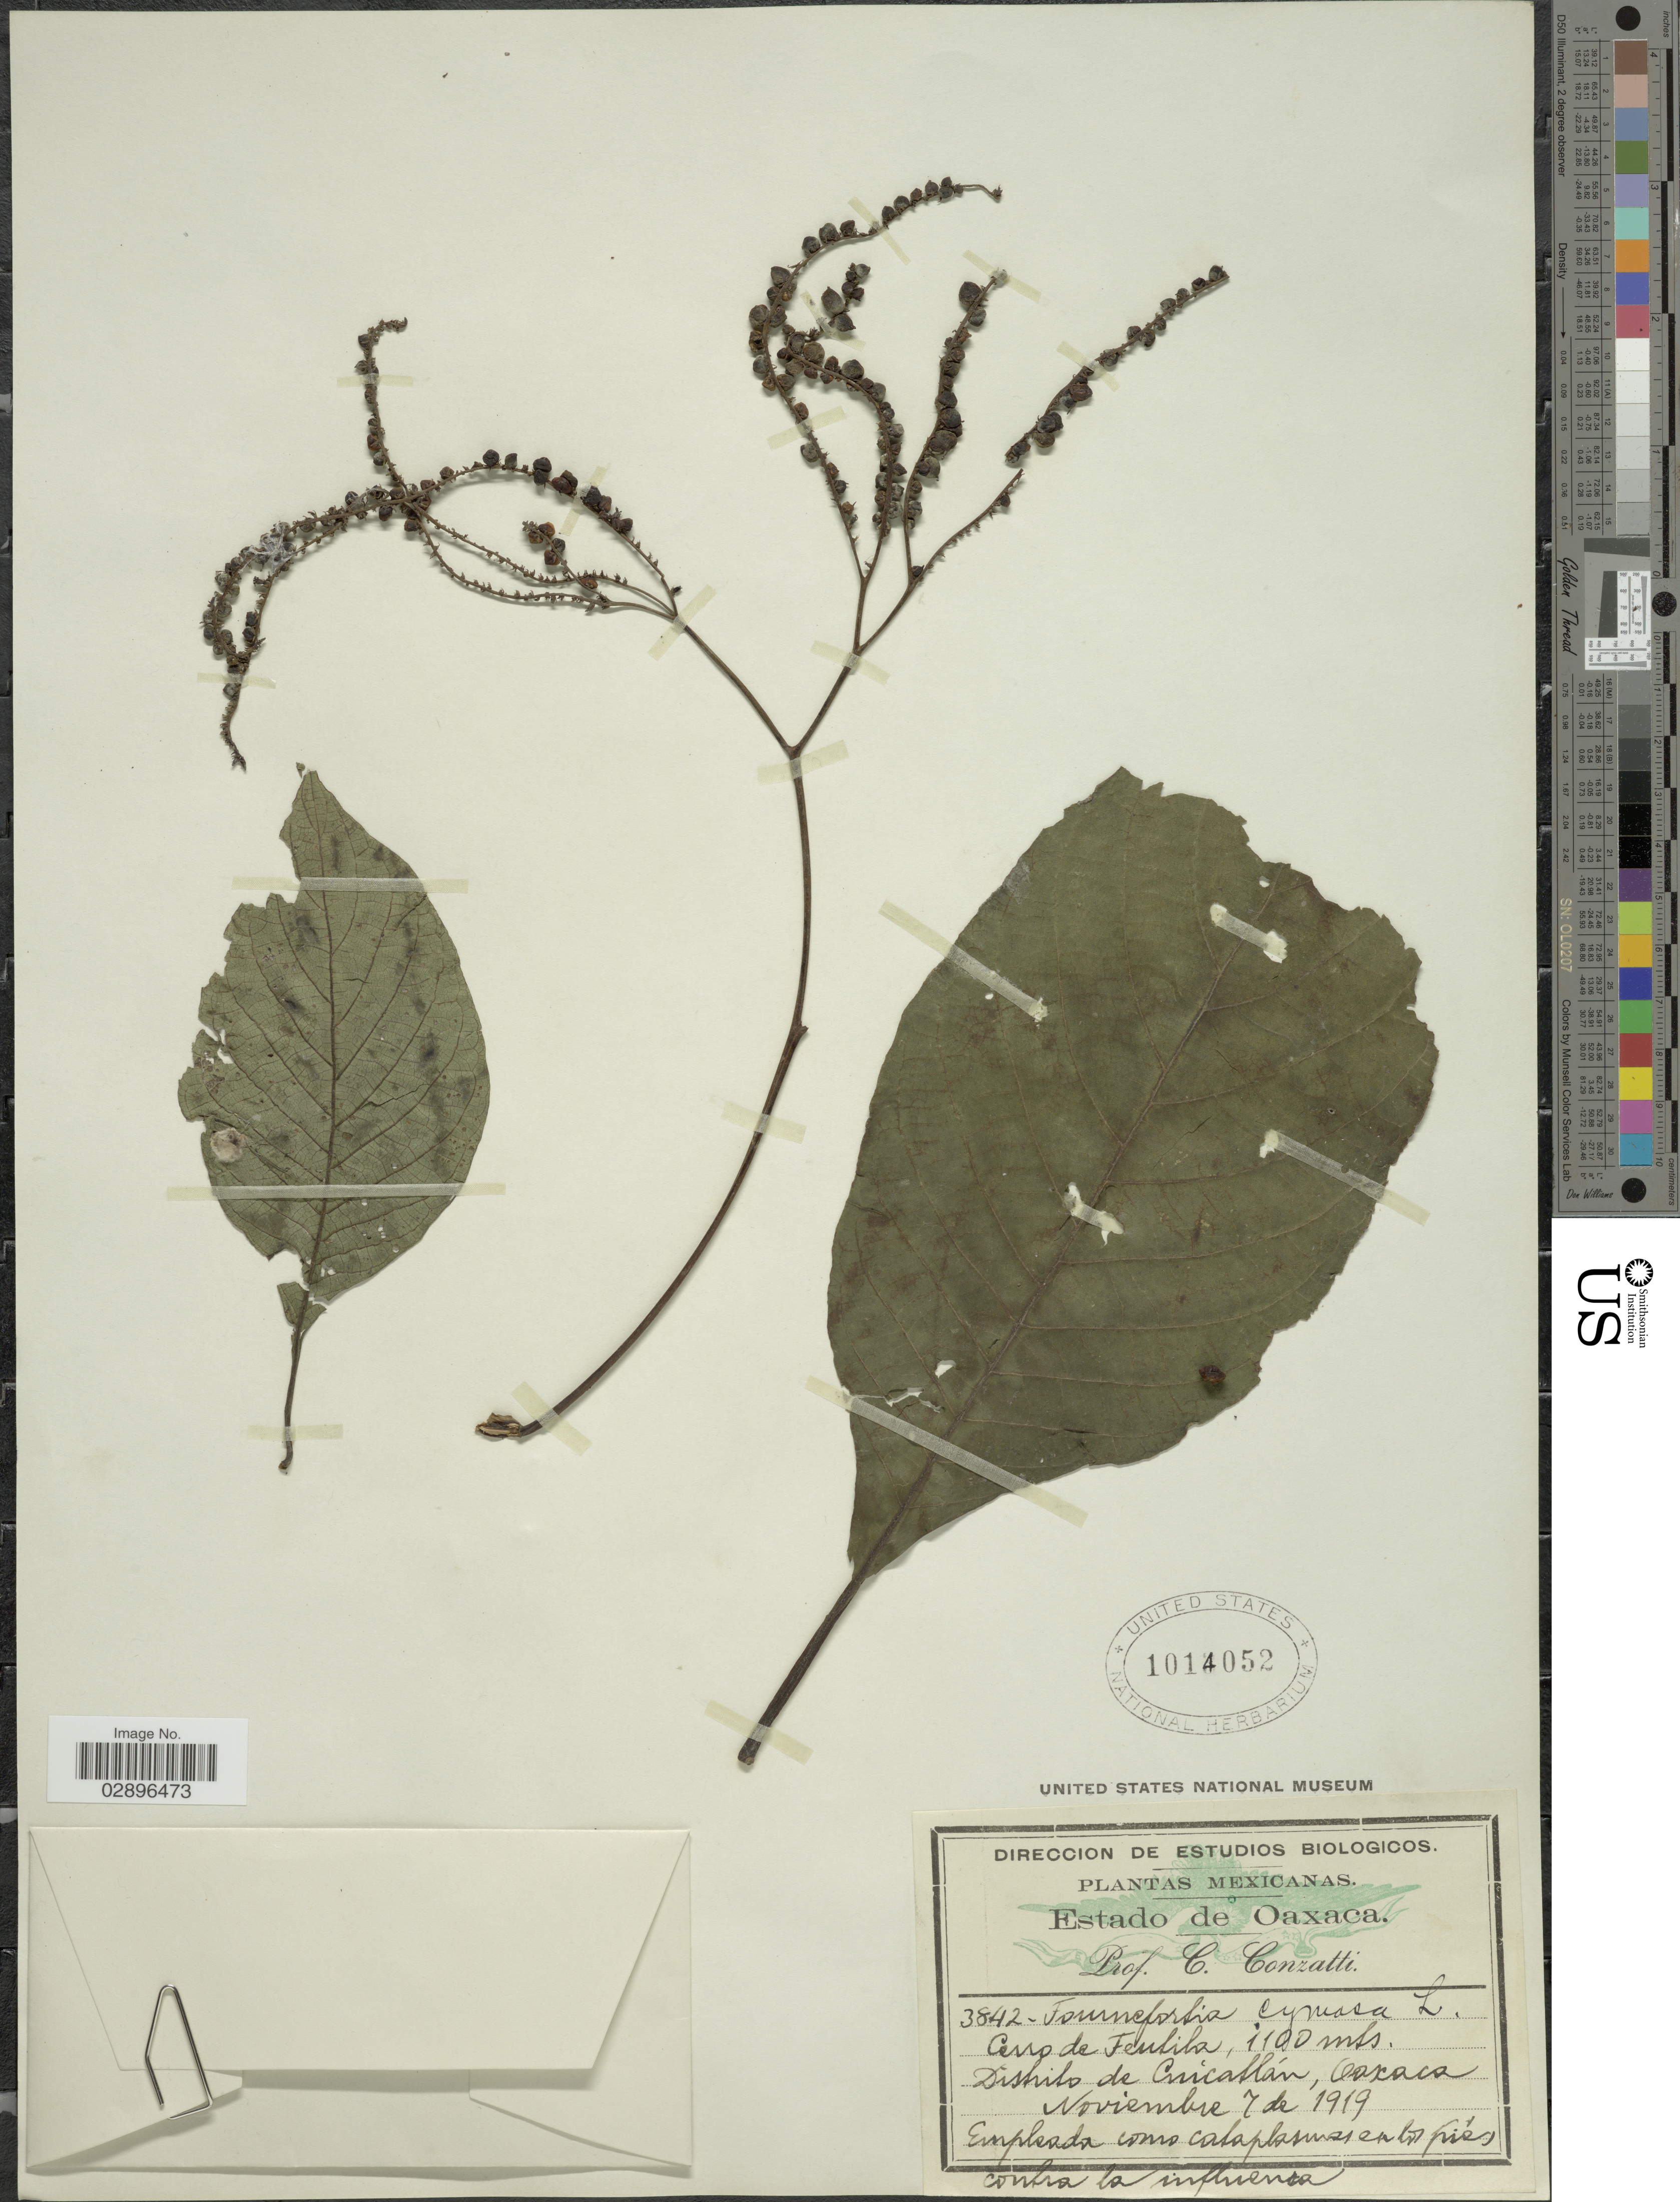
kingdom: Plantae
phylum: Tracheophyta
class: Magnoliopsida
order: Boraginales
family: Heliotropiaceae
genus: Tournefortia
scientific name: Tournefortia glabra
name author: L.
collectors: C. Conzatti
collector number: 3842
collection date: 1919-11-07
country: Mexico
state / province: Oaxaca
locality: Cerro de Teutila, Distrito de Cuìcatlán.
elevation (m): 1100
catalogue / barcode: US 1014052